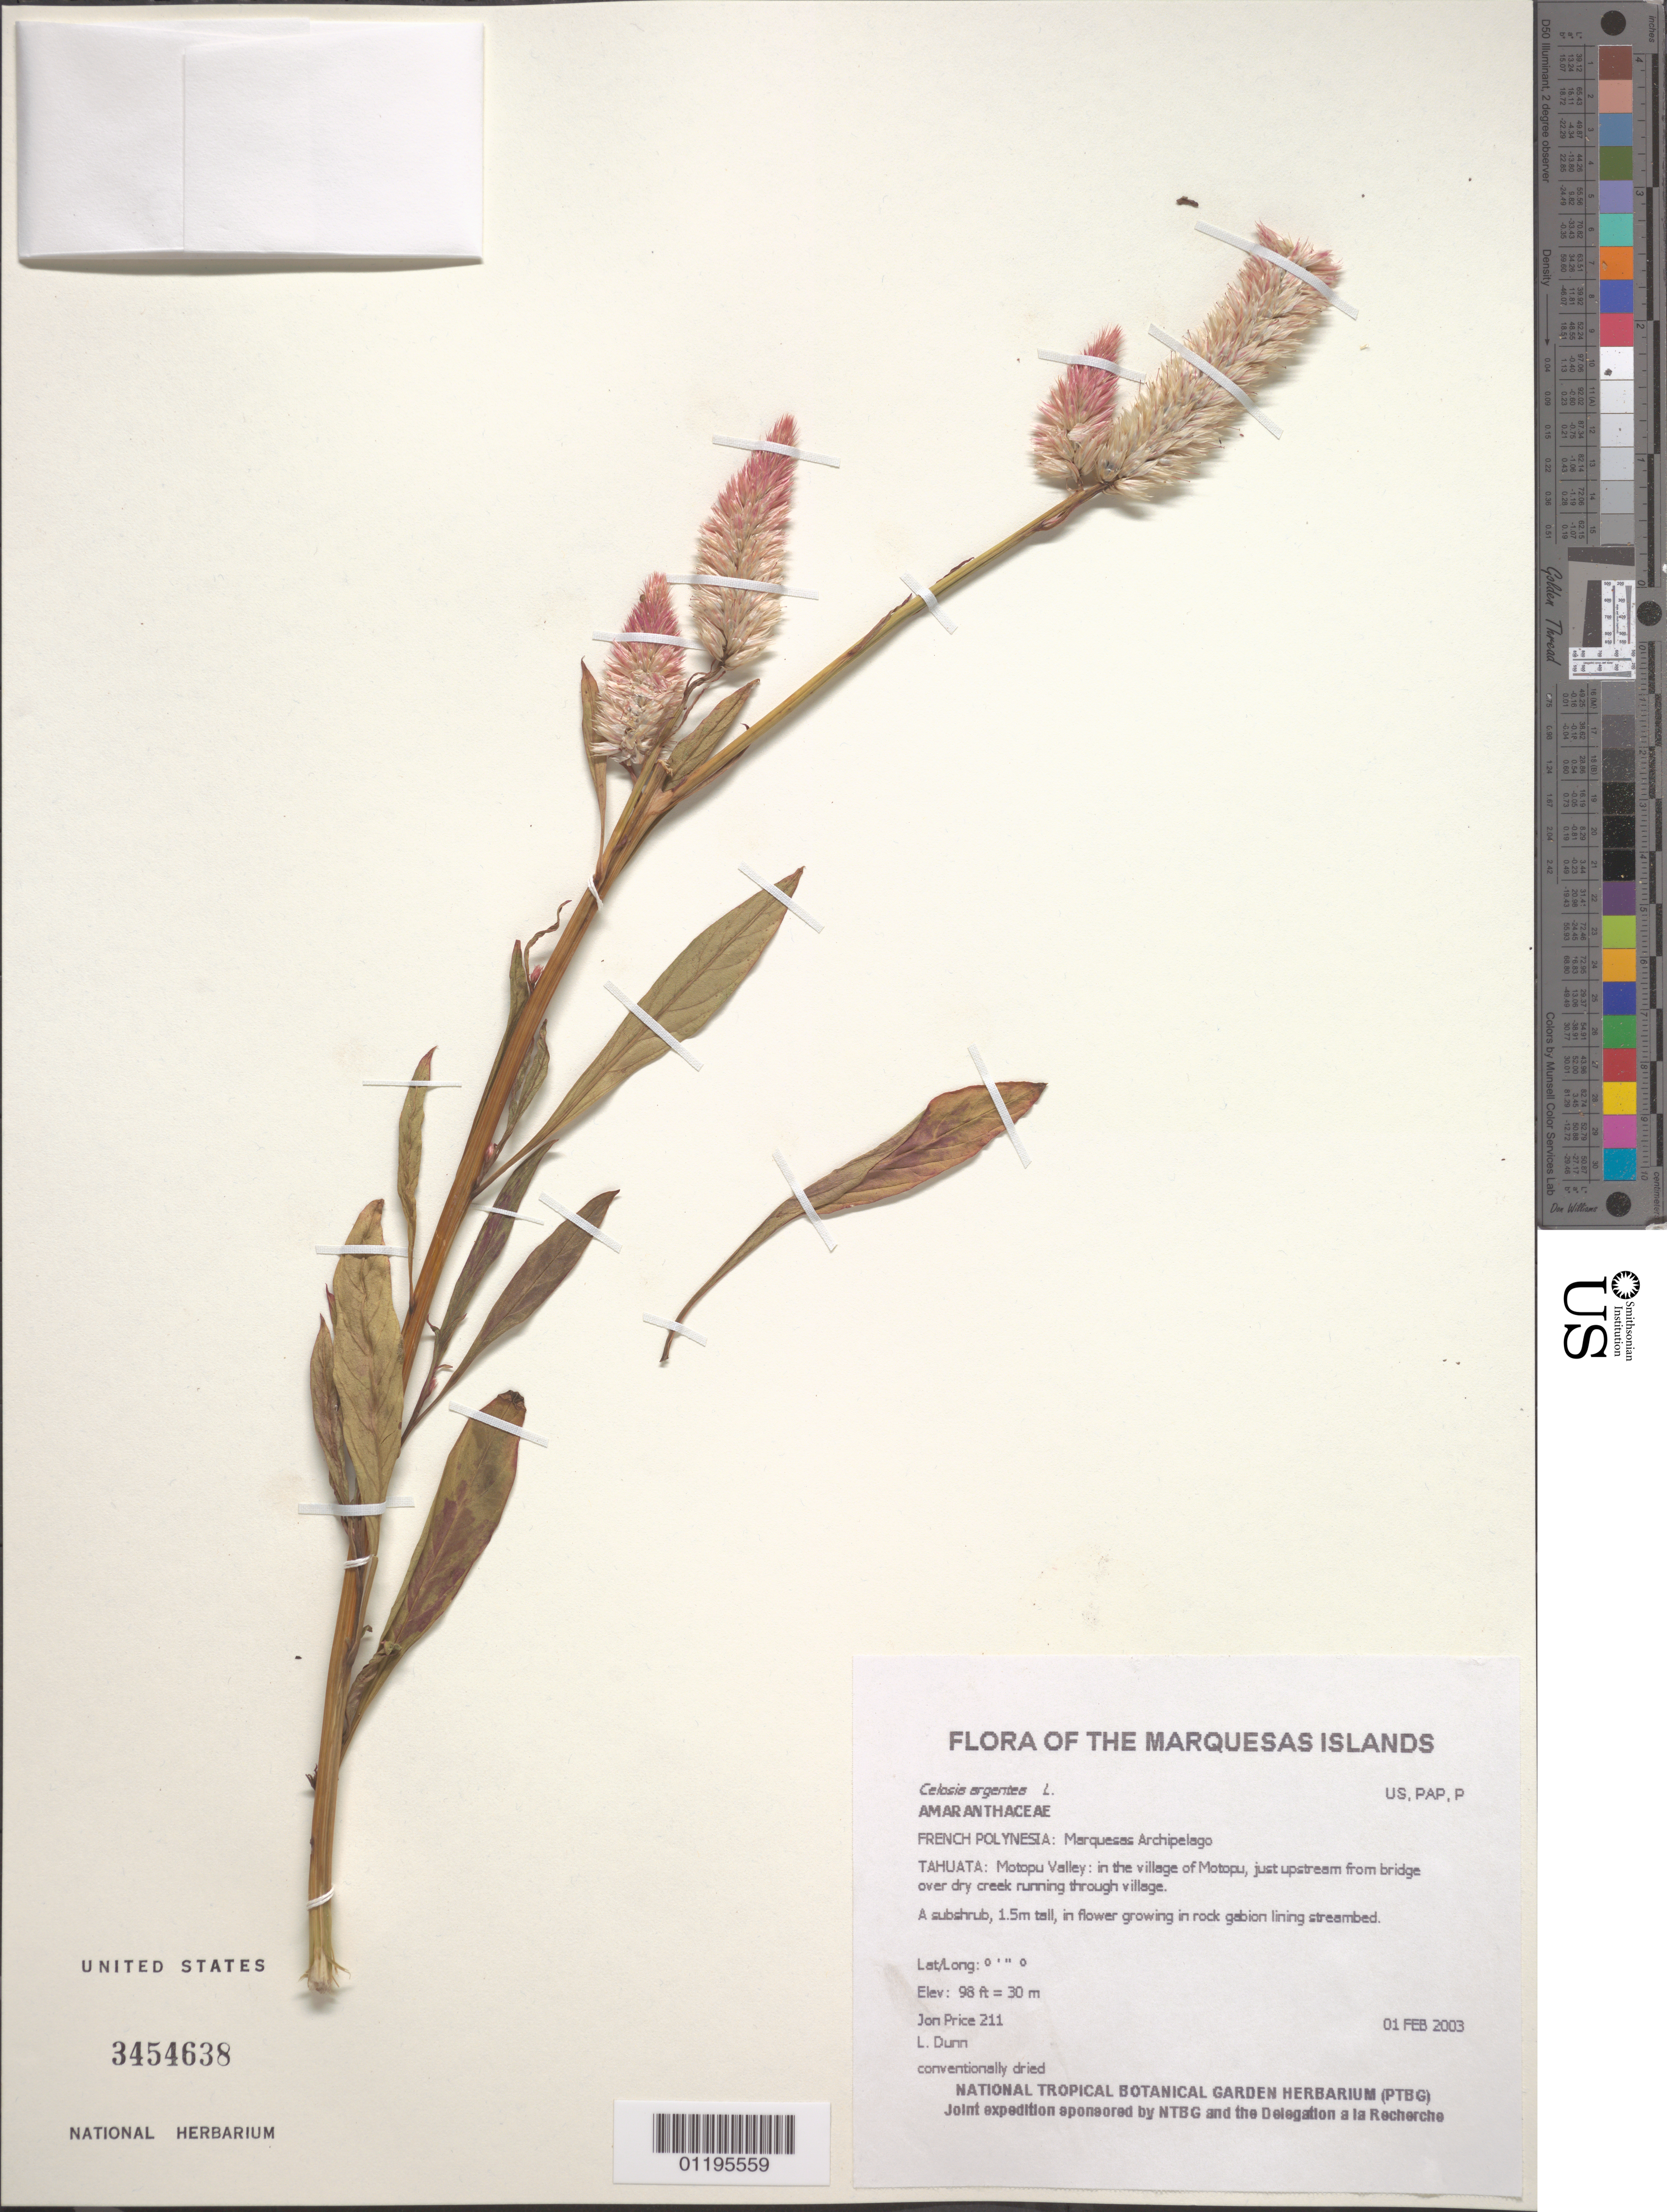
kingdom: Plantae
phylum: Tracheophyta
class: Magnoliopsida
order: Caryophyllales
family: Amaranthaceae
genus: Celosia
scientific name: Celosia argentea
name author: L.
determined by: Lorence, David H., (PTBG), National Tropical Botanical Garden (UNITED STATES)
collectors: J. Price & L. Dunn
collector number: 211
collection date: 2003-02-01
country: French Polynesia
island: Tahuata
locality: Motopu Valley: in the village of Motopu, just upstream from bridge over dry creek running through village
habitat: Growing in rock gabion lining streambed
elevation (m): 30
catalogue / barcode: US 3454638